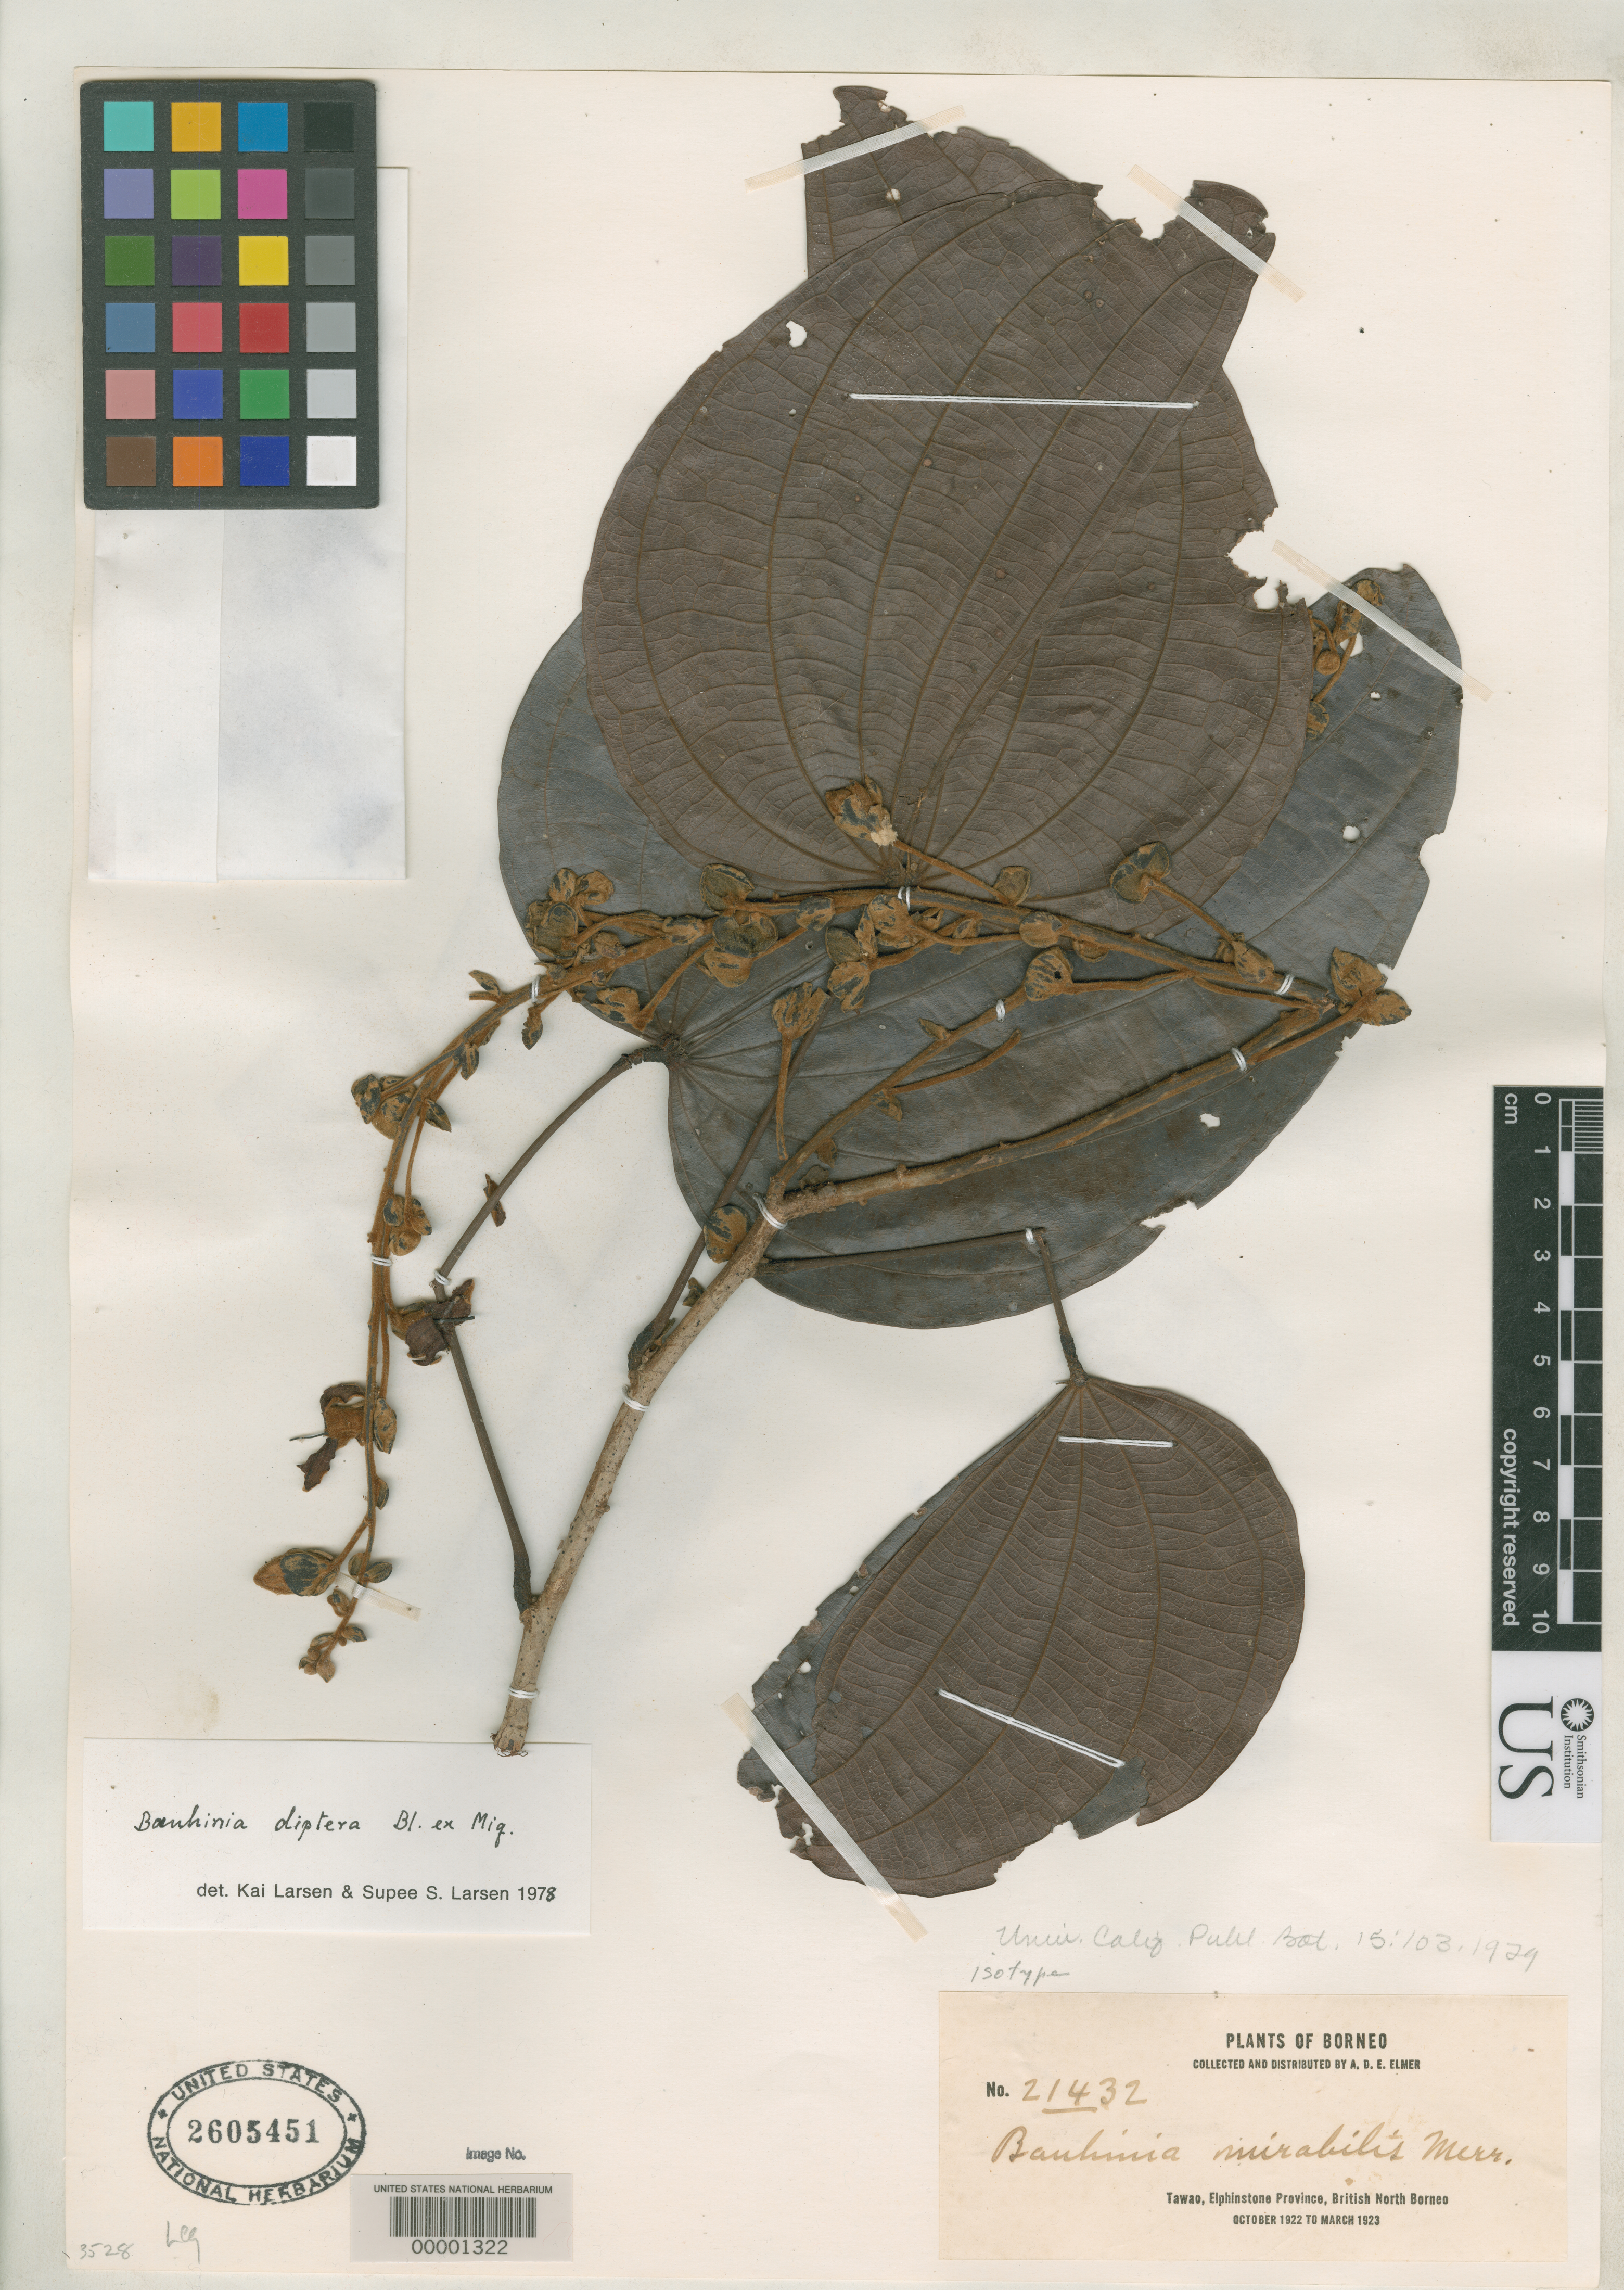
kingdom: Plantae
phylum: Tracheophyta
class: Magnoliopsida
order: Fabales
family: Fabaceae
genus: Bauhinia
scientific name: Bauhinia mirabilis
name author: Merr.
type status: Isotype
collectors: A. D. E. Elmer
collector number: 21432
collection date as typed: Oct 1922 to -- Mar 1923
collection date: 1922-10/1923-03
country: Malaysia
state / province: Sabah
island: Borneo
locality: Tawao, Elphinstone Province, British North Borneo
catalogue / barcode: US 2605451